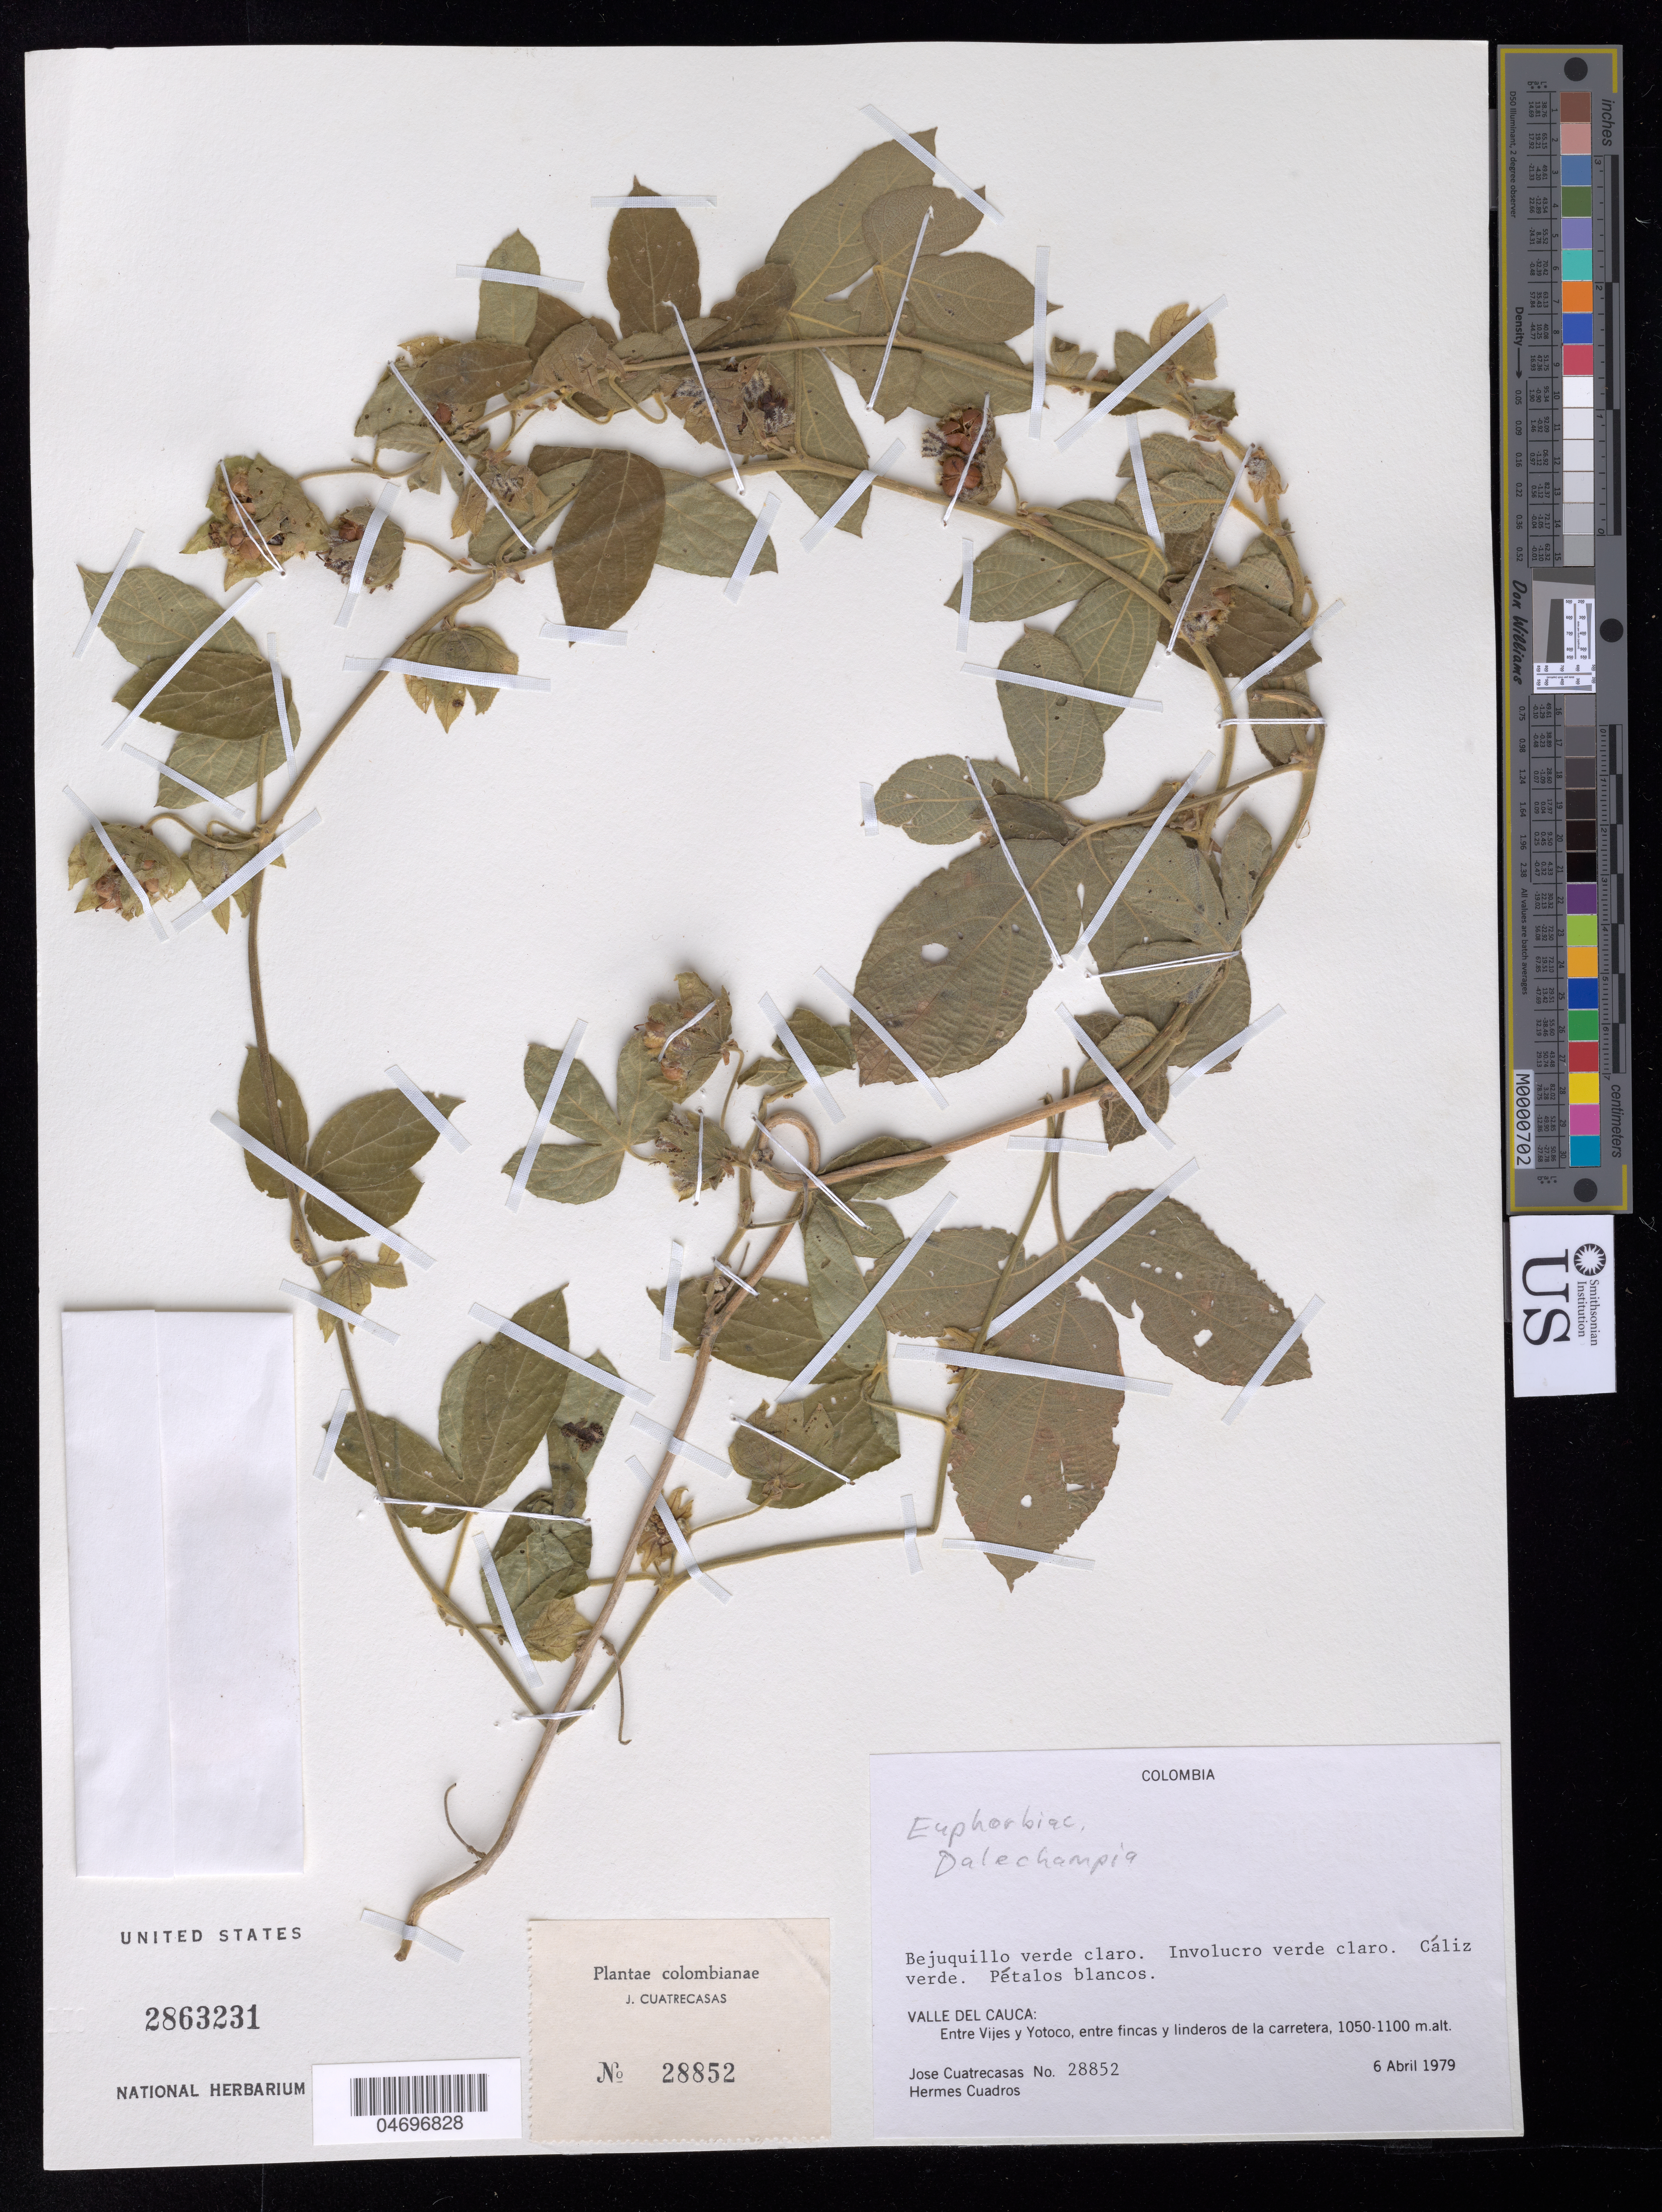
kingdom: Plantae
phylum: Tracheophyta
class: Magnoliopsida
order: Malpighiales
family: Euphorbiaceae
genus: Dalechampia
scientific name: Dalechampia sp.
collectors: J. Cuatrecasas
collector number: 28852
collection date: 1979-04-06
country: Colombia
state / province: Valle del Cauca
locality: Entre Vijes y Yotoco, entre fincas y linderos de la carretera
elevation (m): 1050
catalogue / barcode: US 2863231